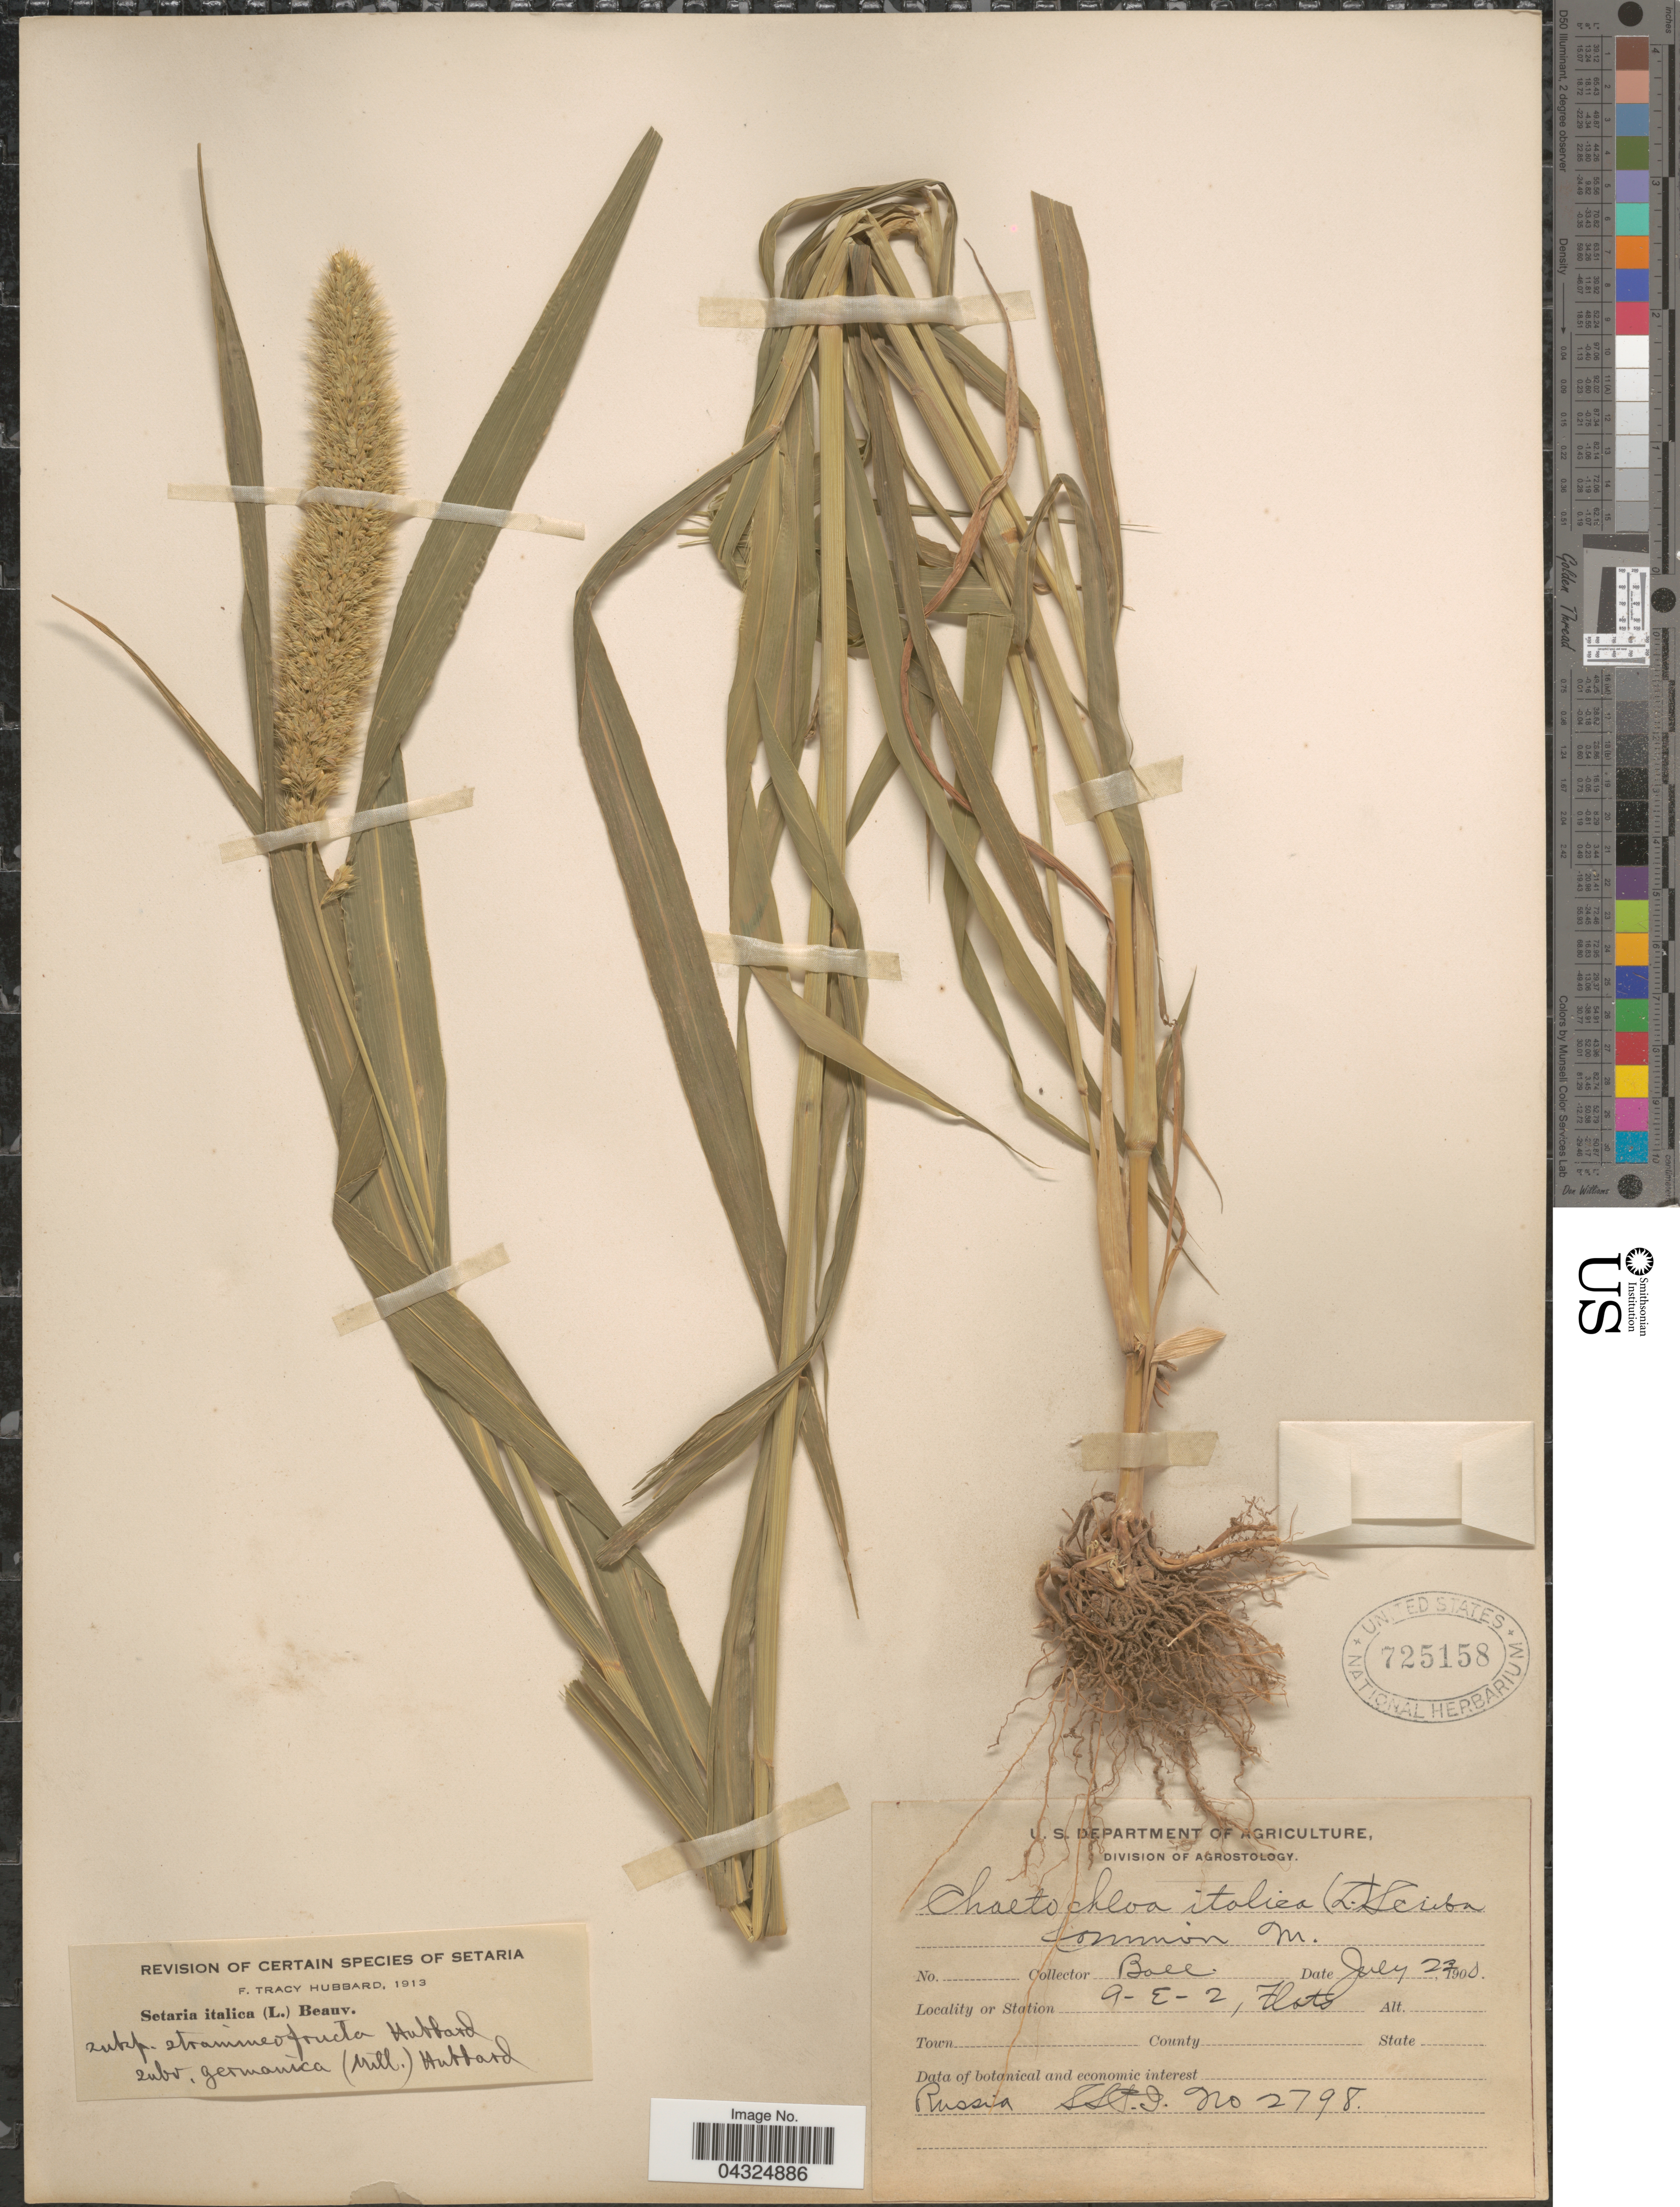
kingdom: Plantae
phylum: Tracheophyta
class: Liliopsida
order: Poales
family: Poaceae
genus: Setaria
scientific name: Setaria italica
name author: (L.) P. Beauv.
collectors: -- Ball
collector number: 2798?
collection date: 1900-07-23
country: Russian Federation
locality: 9-E-2, Flats. SST.D.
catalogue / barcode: US 725158